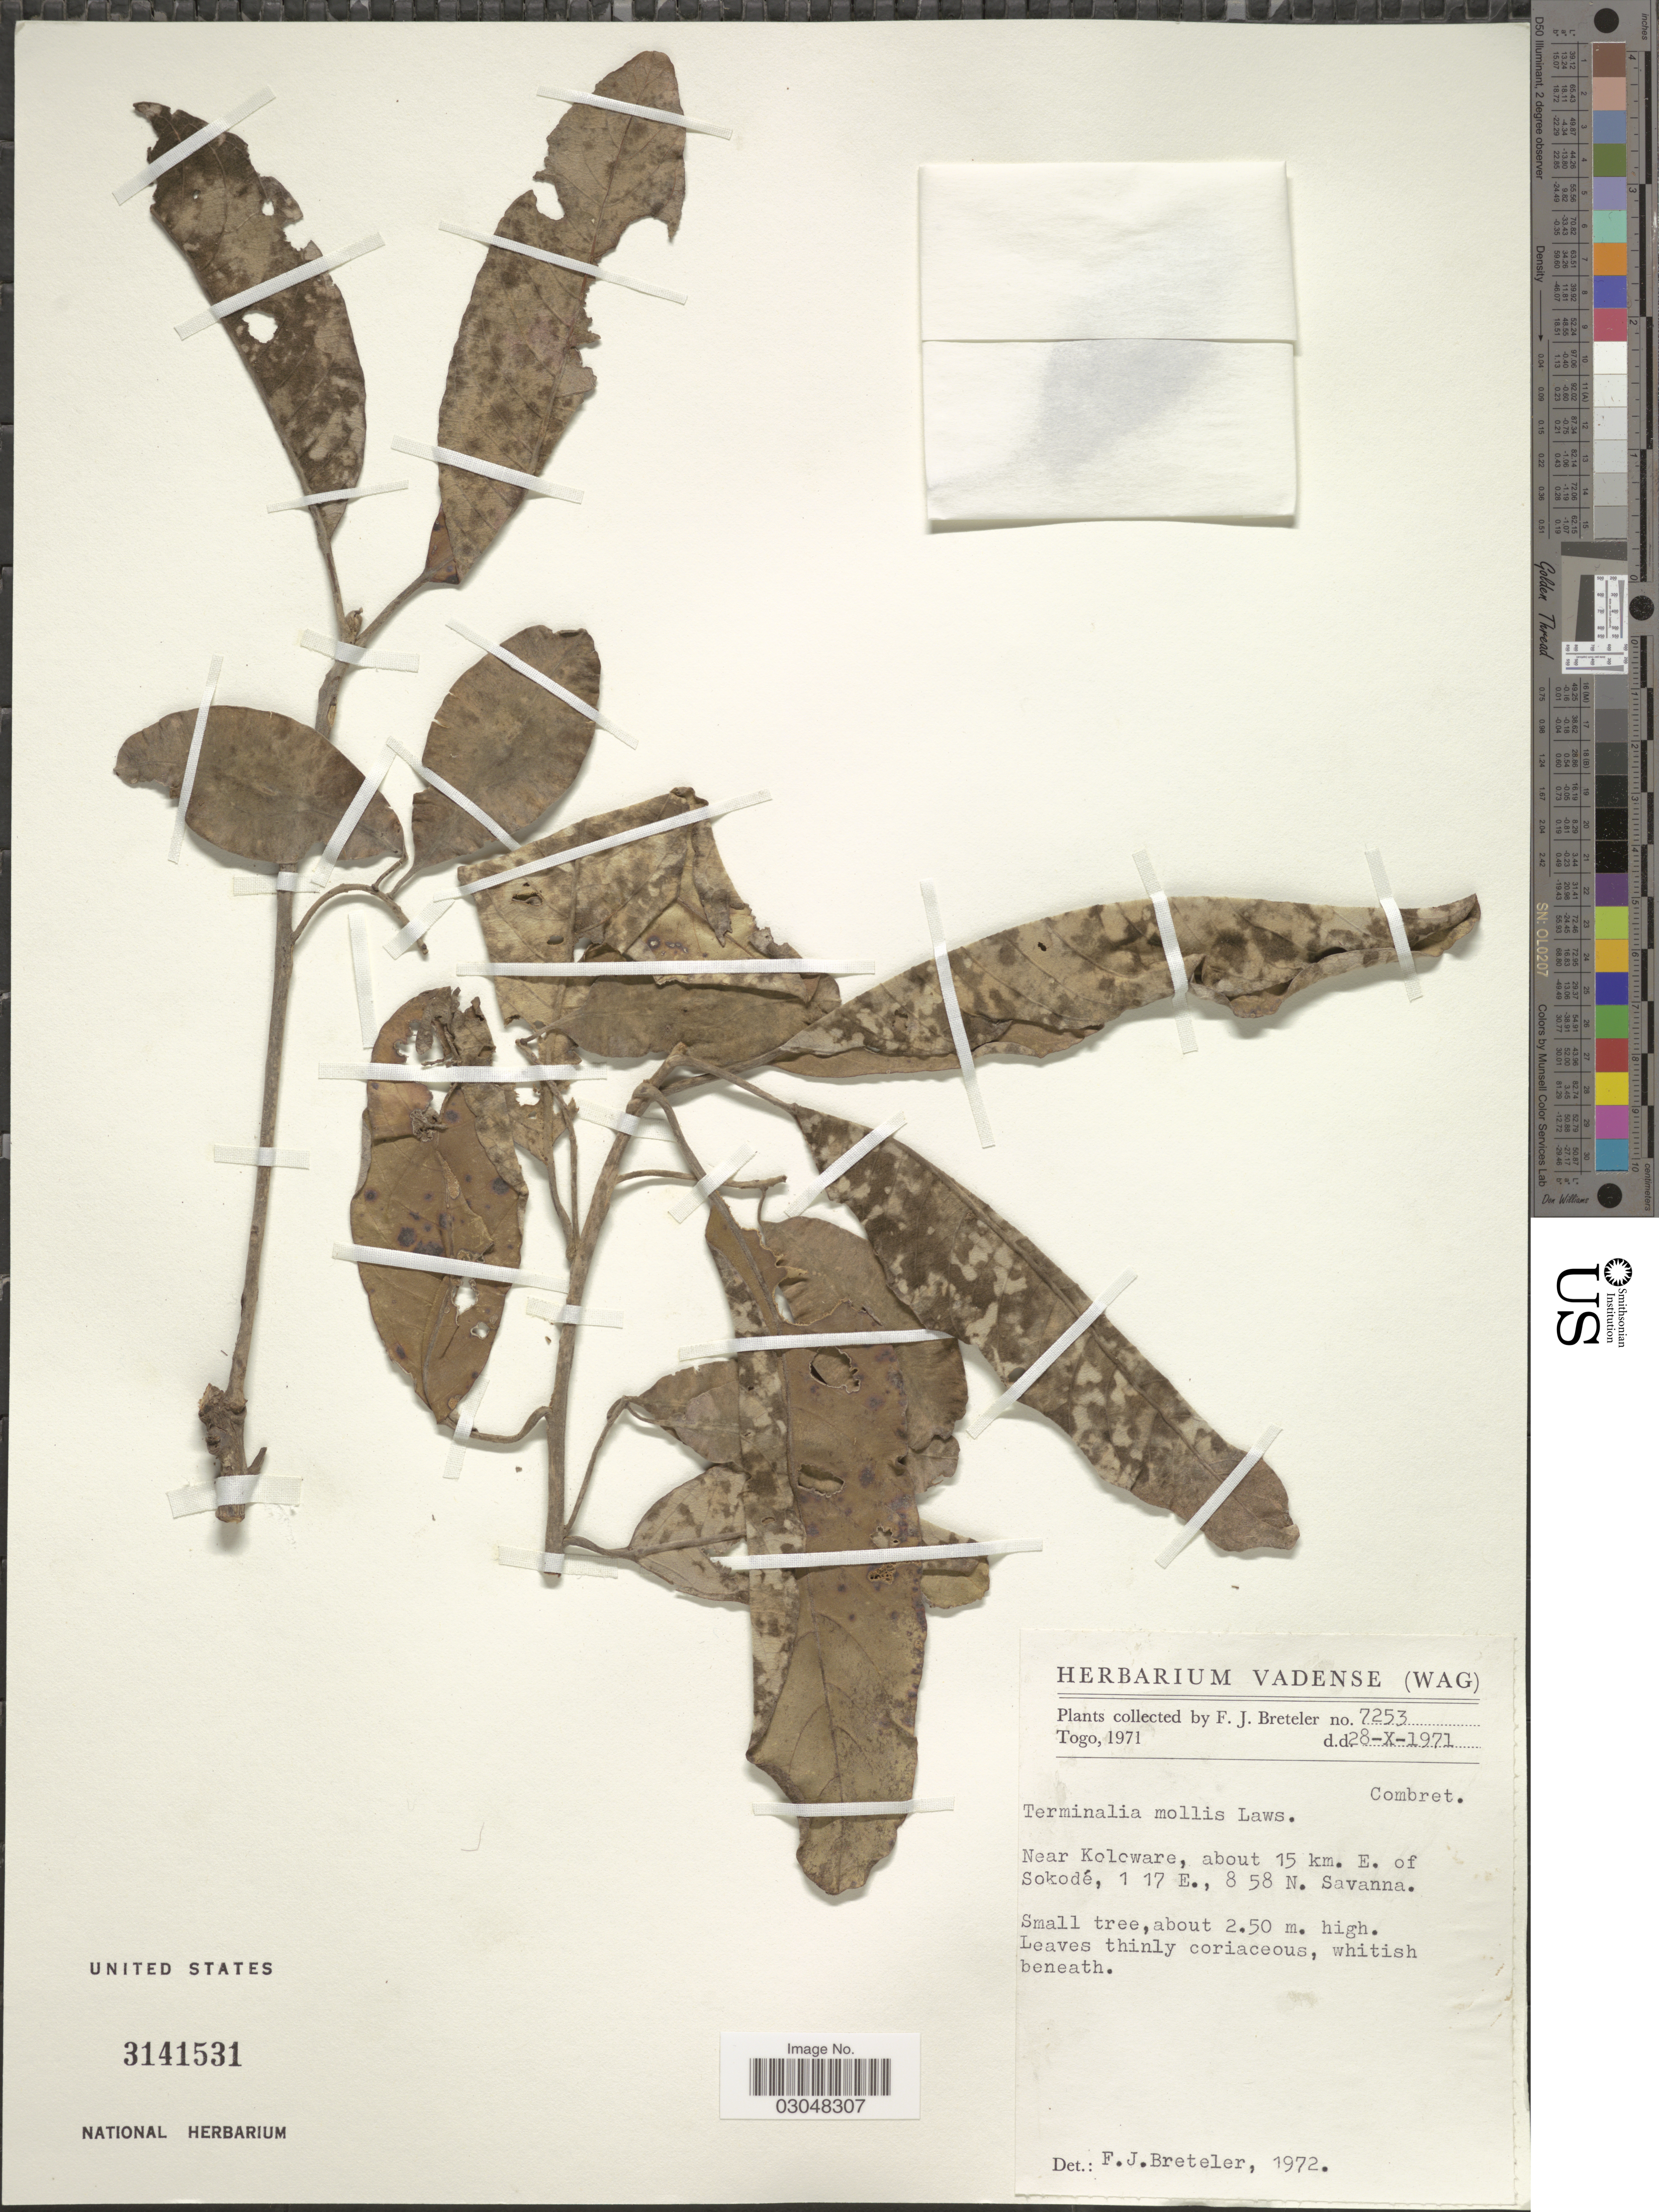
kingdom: Plantae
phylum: Tracheophyta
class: Magnoliopsida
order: Myrtales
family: Combretaceae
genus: Terminalia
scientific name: Terminalia mollis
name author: Laws.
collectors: F. J. Breteler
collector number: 7253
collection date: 1971-10-28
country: Togo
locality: Near Koloware, about 15 km. E. of Sokodé.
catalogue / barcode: US 3141531